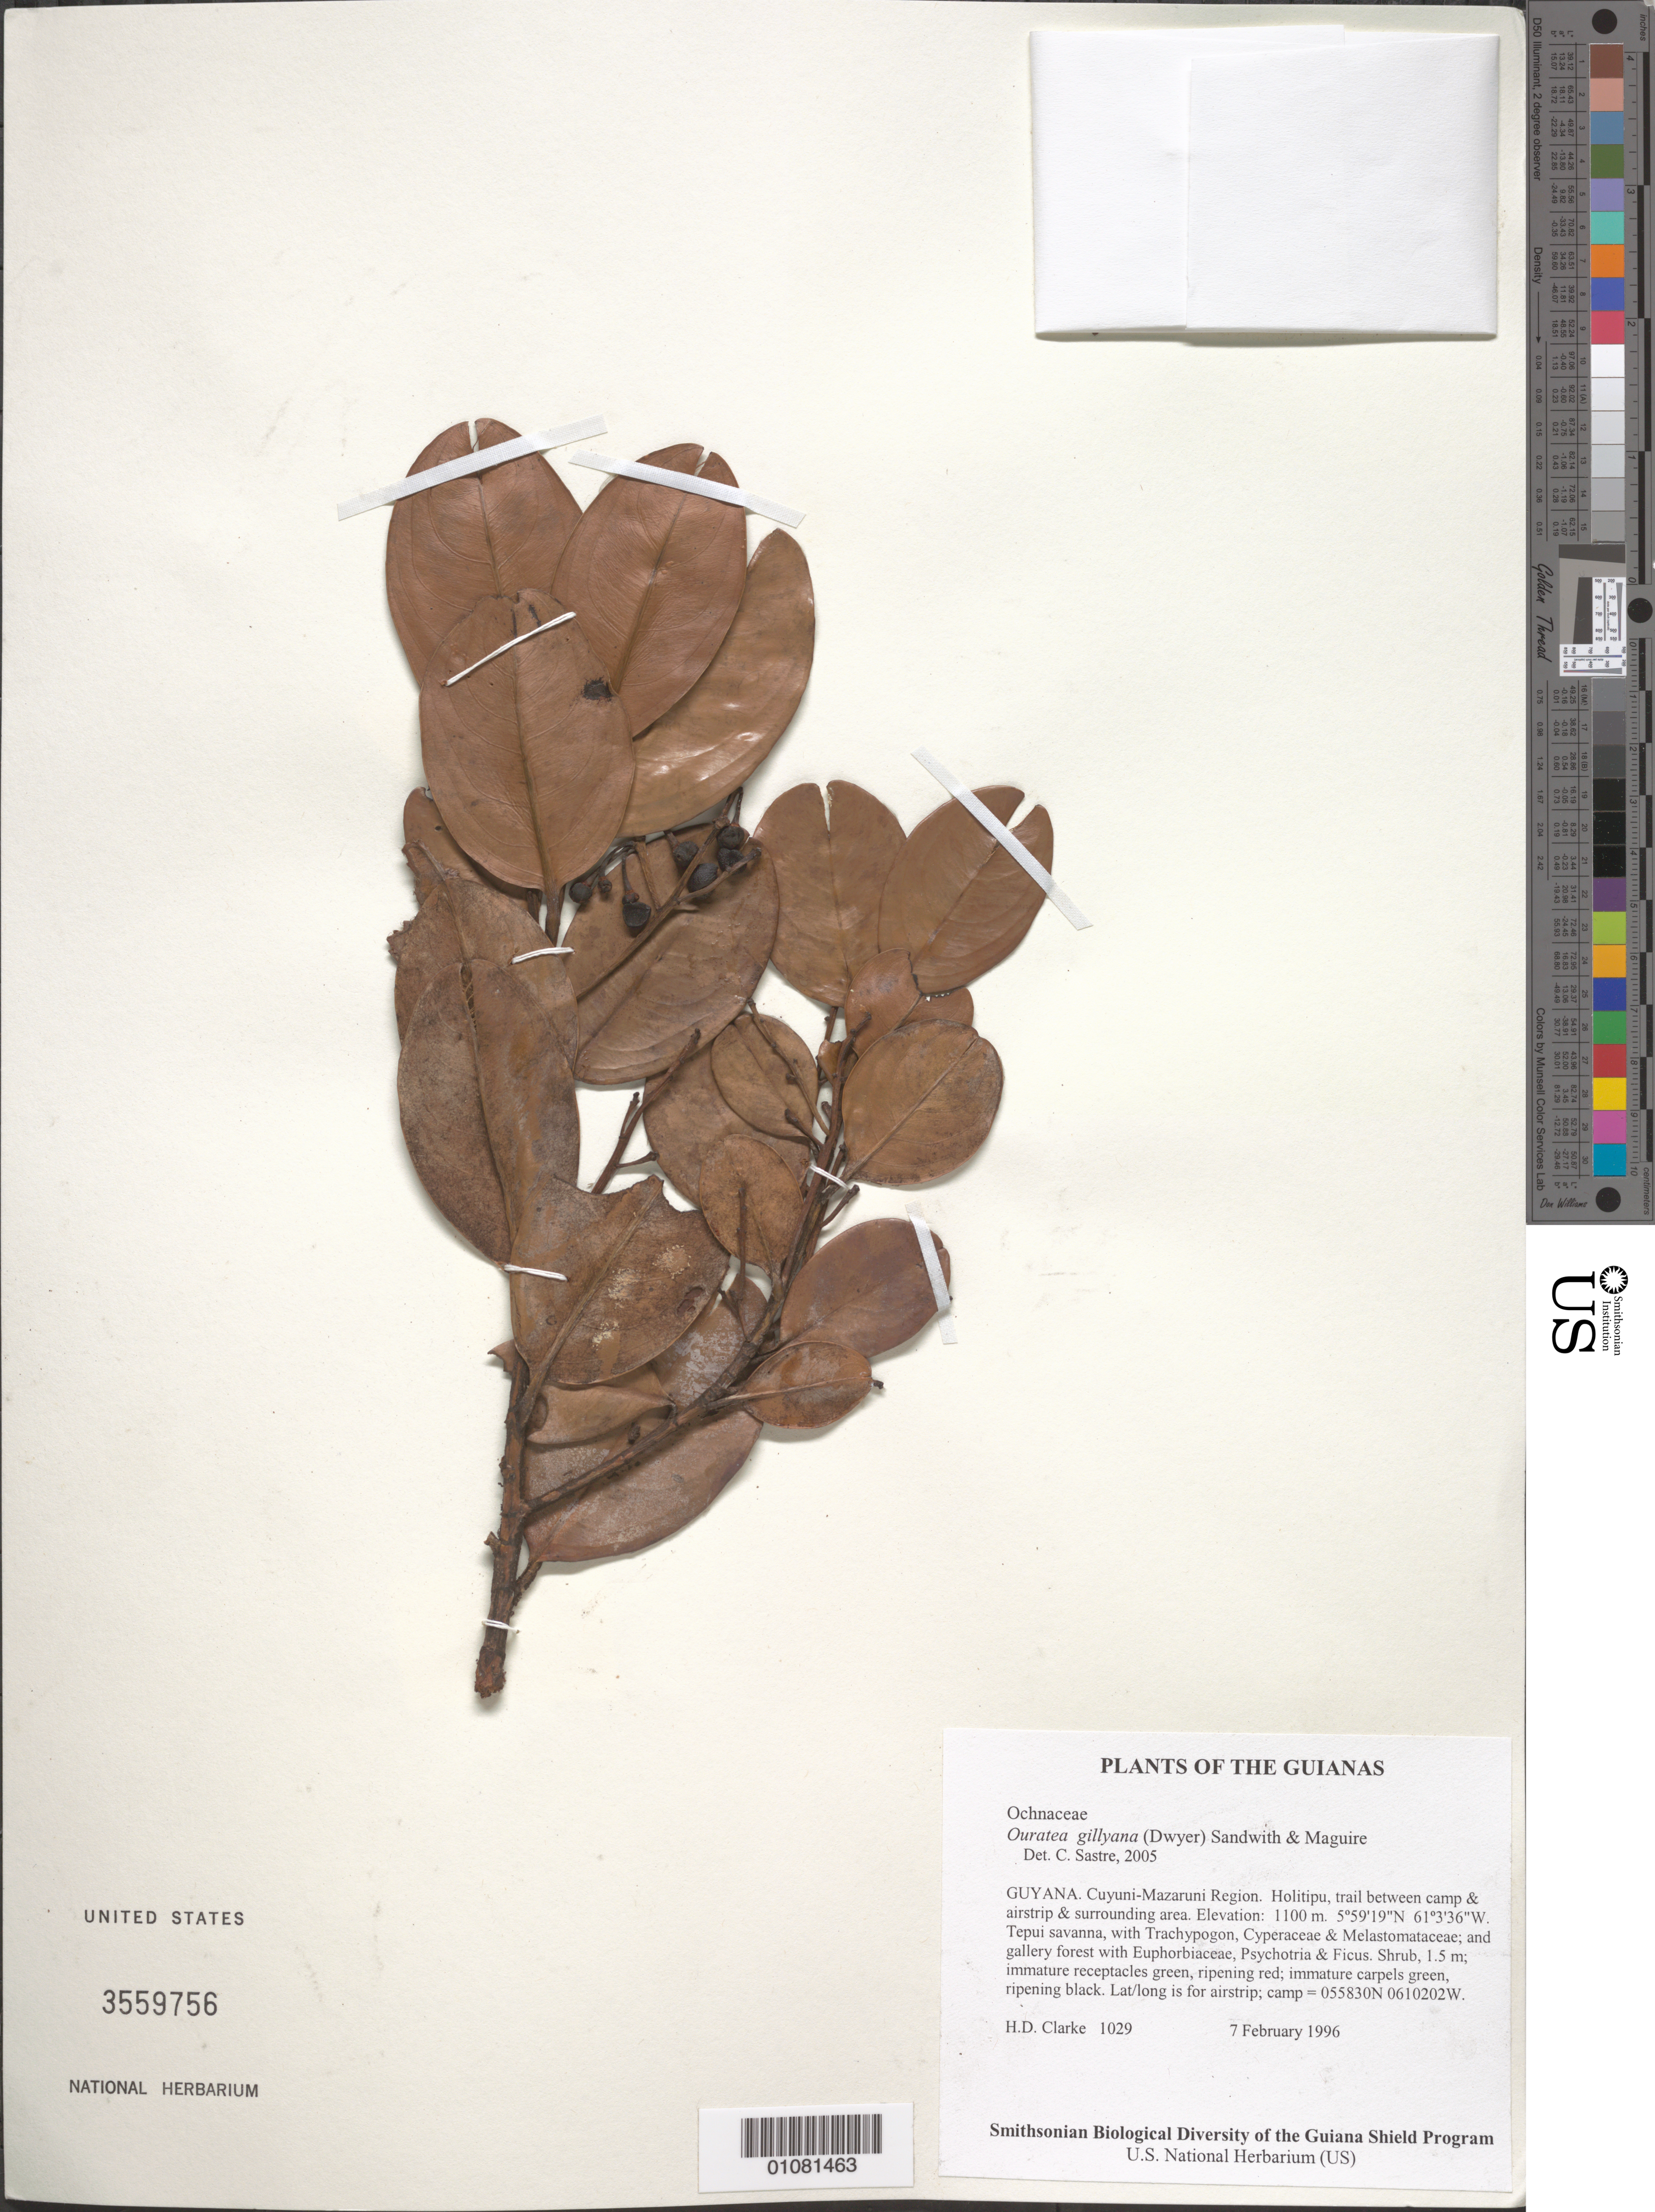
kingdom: Plantae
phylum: Tracheophyta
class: Magnoliopsida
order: Malpighiales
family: Ochnaceae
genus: Ouratea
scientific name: Ouratea gillyana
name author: (Dwyer) Sandwith & Maguire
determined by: Sastre, C. H. L.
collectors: H. D. Clarke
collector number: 1029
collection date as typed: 7 February 1996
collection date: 1996-02-07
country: Guyana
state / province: Cuyuni-Mazaruni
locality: Holitipu, trail between camp & airstrip & surrounding area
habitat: Tepui savanna, with Trachypogon, Cyperaceae & Melastomataceae; and gallery forest with Euphorbiaceae, Psychotria & Ficus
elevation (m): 1100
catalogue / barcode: US 3559756